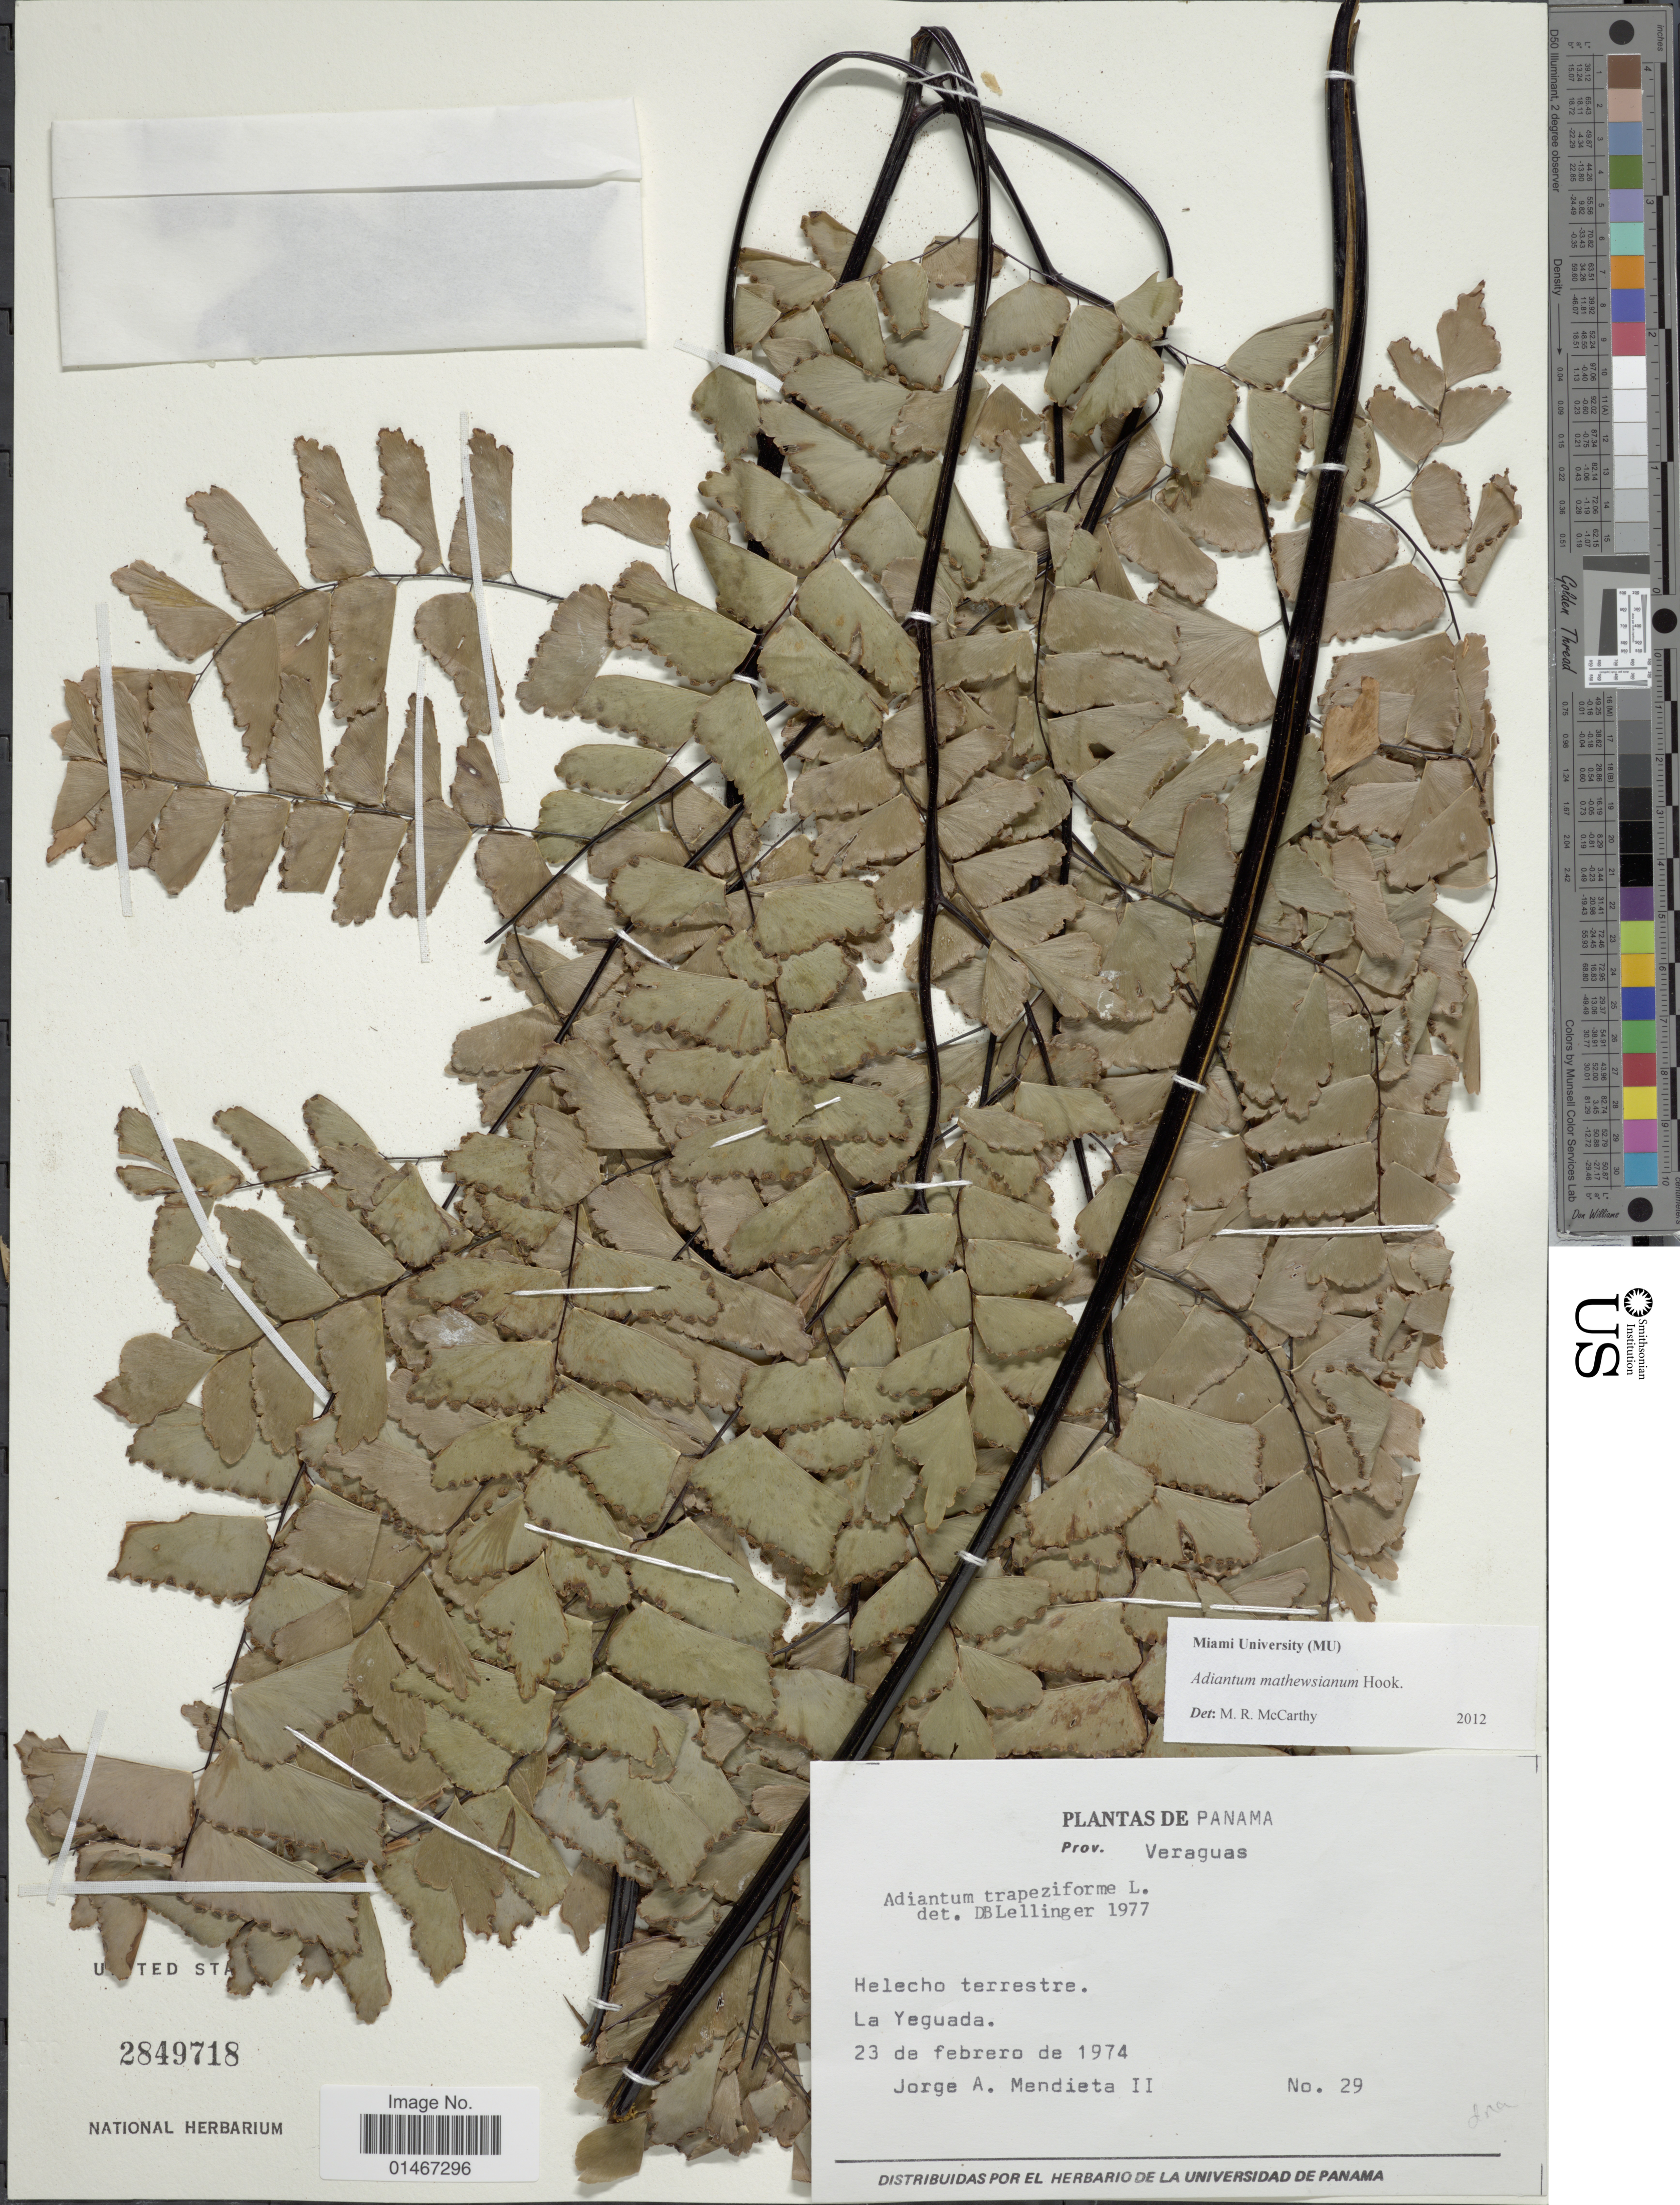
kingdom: Plantae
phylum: Tracheophyta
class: Polypodiopsida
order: Polypodiales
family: Pteridaceae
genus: Adiantum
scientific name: Adiantum mathewsianum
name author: Hook.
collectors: J. Mendieta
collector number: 29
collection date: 1974-02-23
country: Panama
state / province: Veraguas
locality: Prov. Veraguas. La Yeguada.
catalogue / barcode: US 2849718